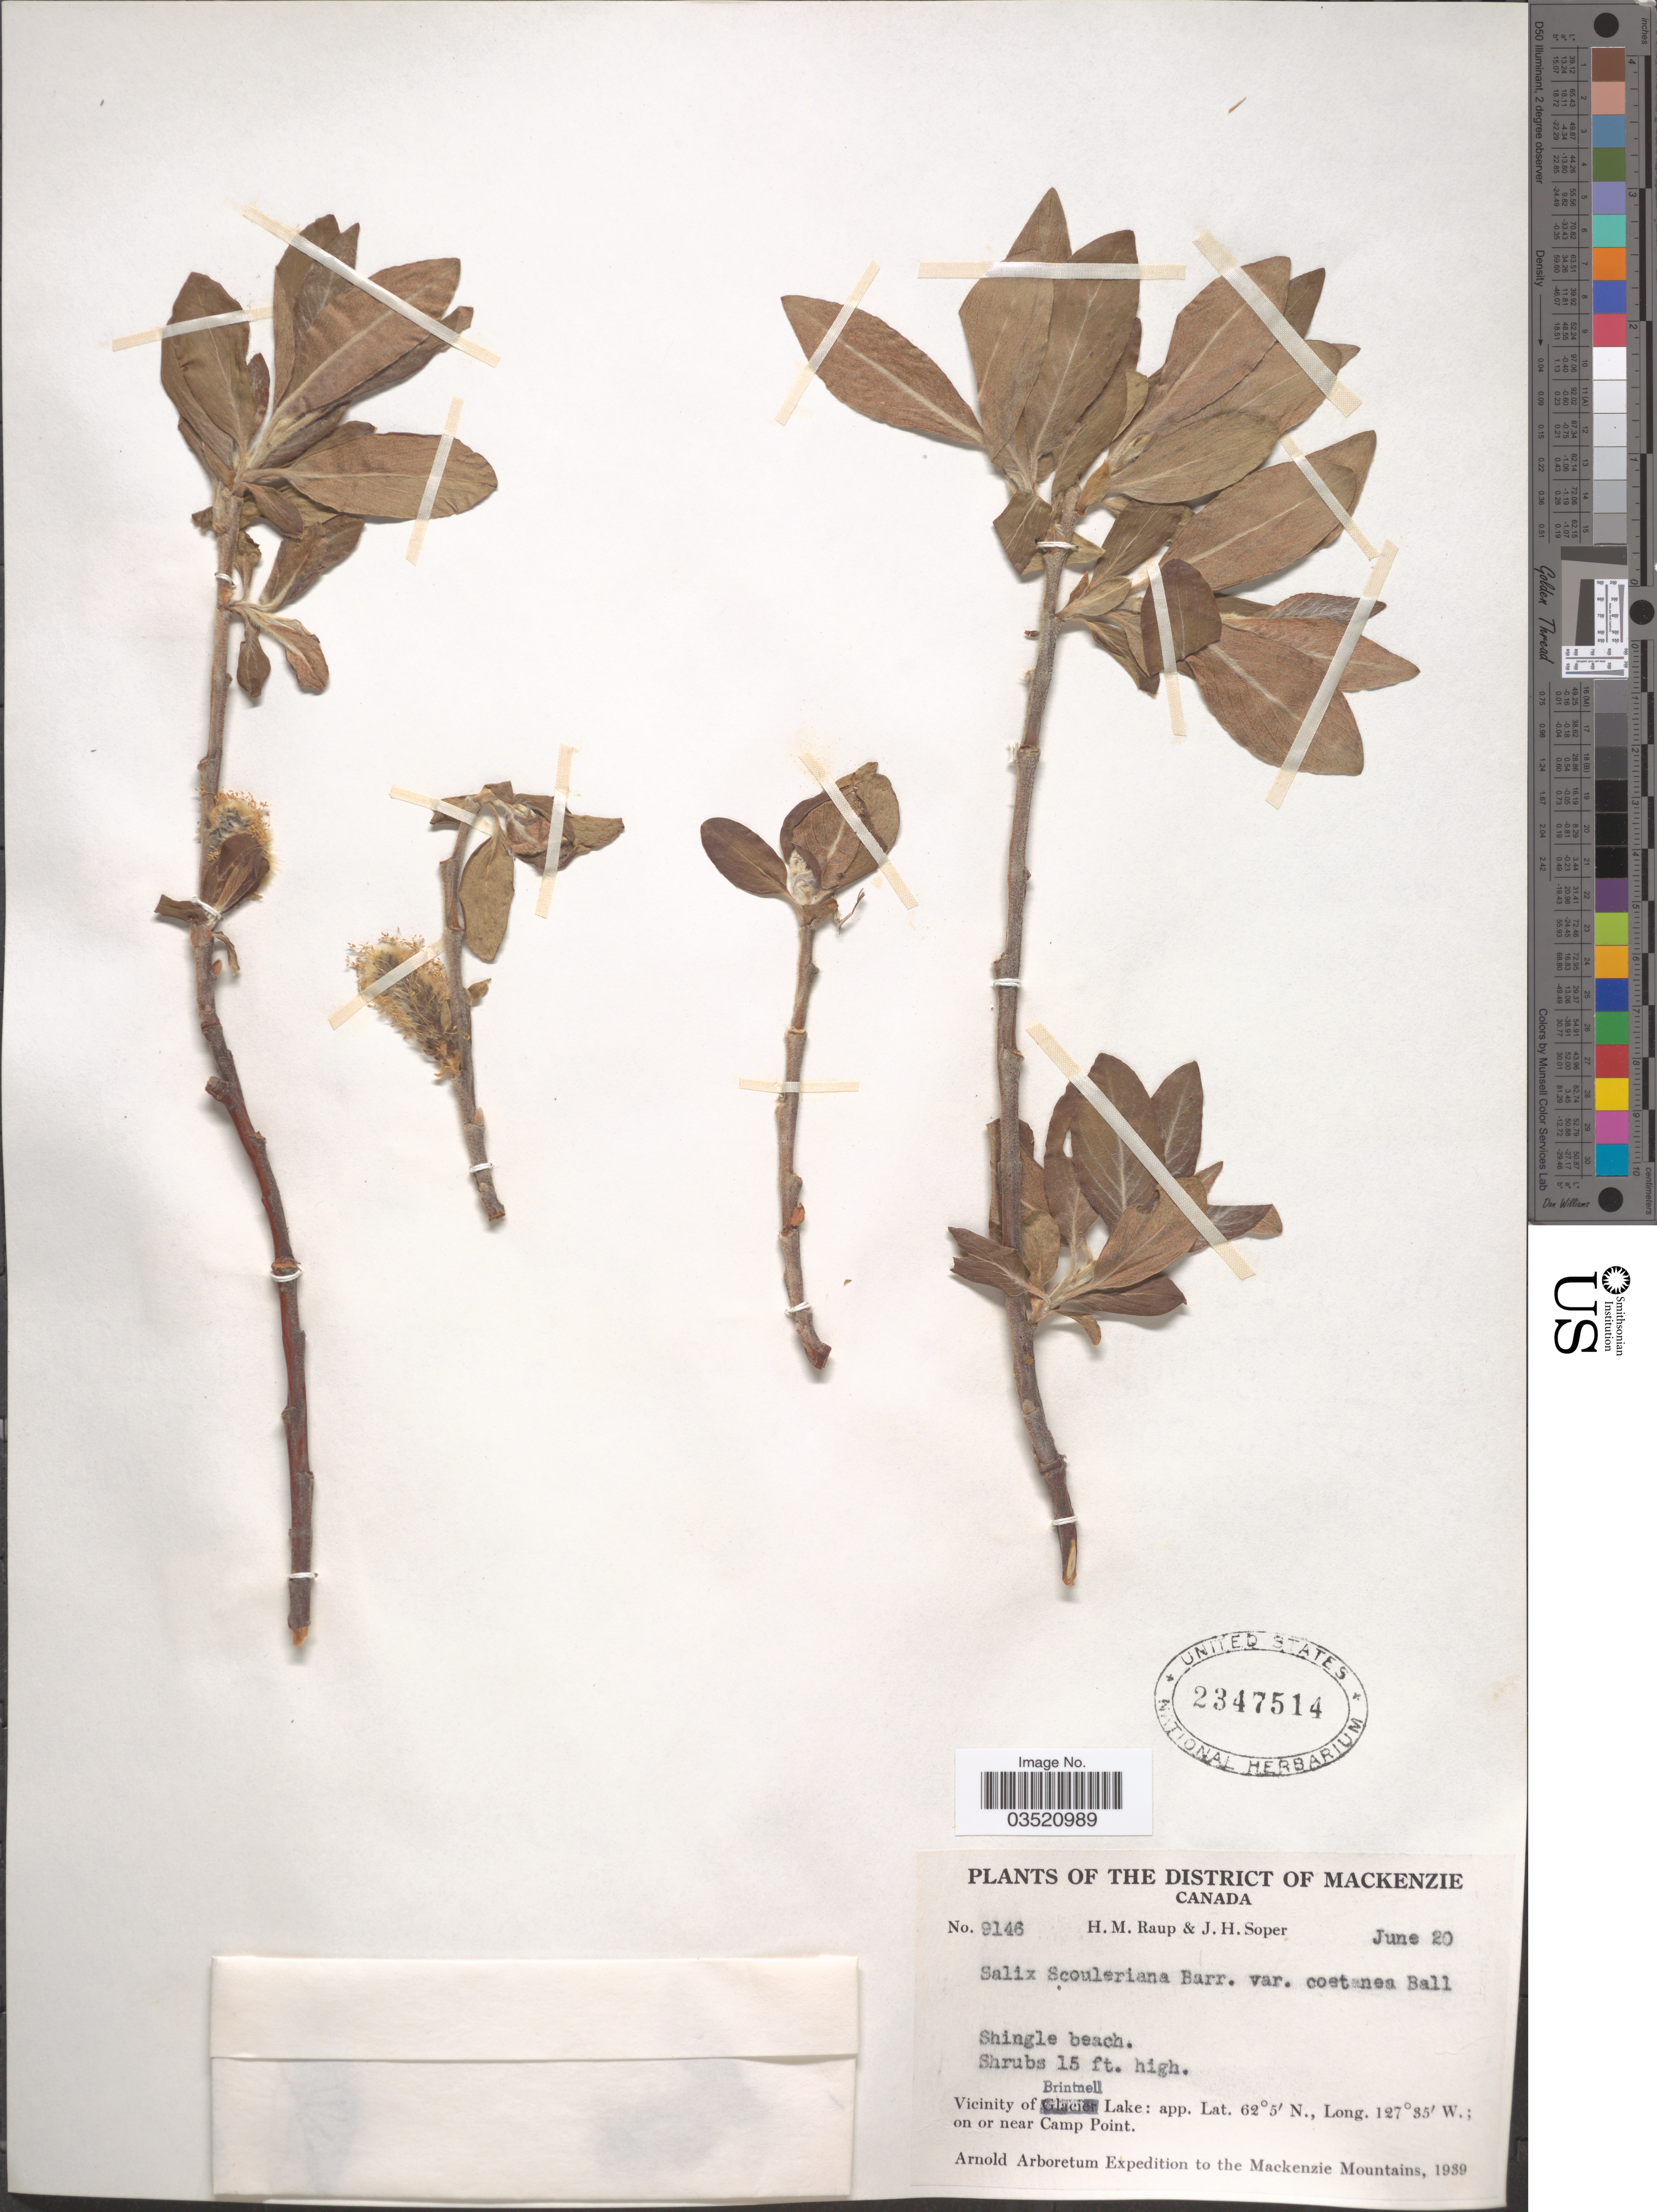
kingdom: Plantae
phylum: Tracheophyta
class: Magnoliopsida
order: Malpighiales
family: Salicaceae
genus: Salix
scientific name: Salix scouleriana var. coetanea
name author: C.R. Ball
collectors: H. Raup & J. H. Soper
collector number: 9146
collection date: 1939-06-20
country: Canada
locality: The District of Mackenzie. Vicinity of Brintnell Lake. On or near Camp Point. Mackenzie Mountains.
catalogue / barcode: US 2347514